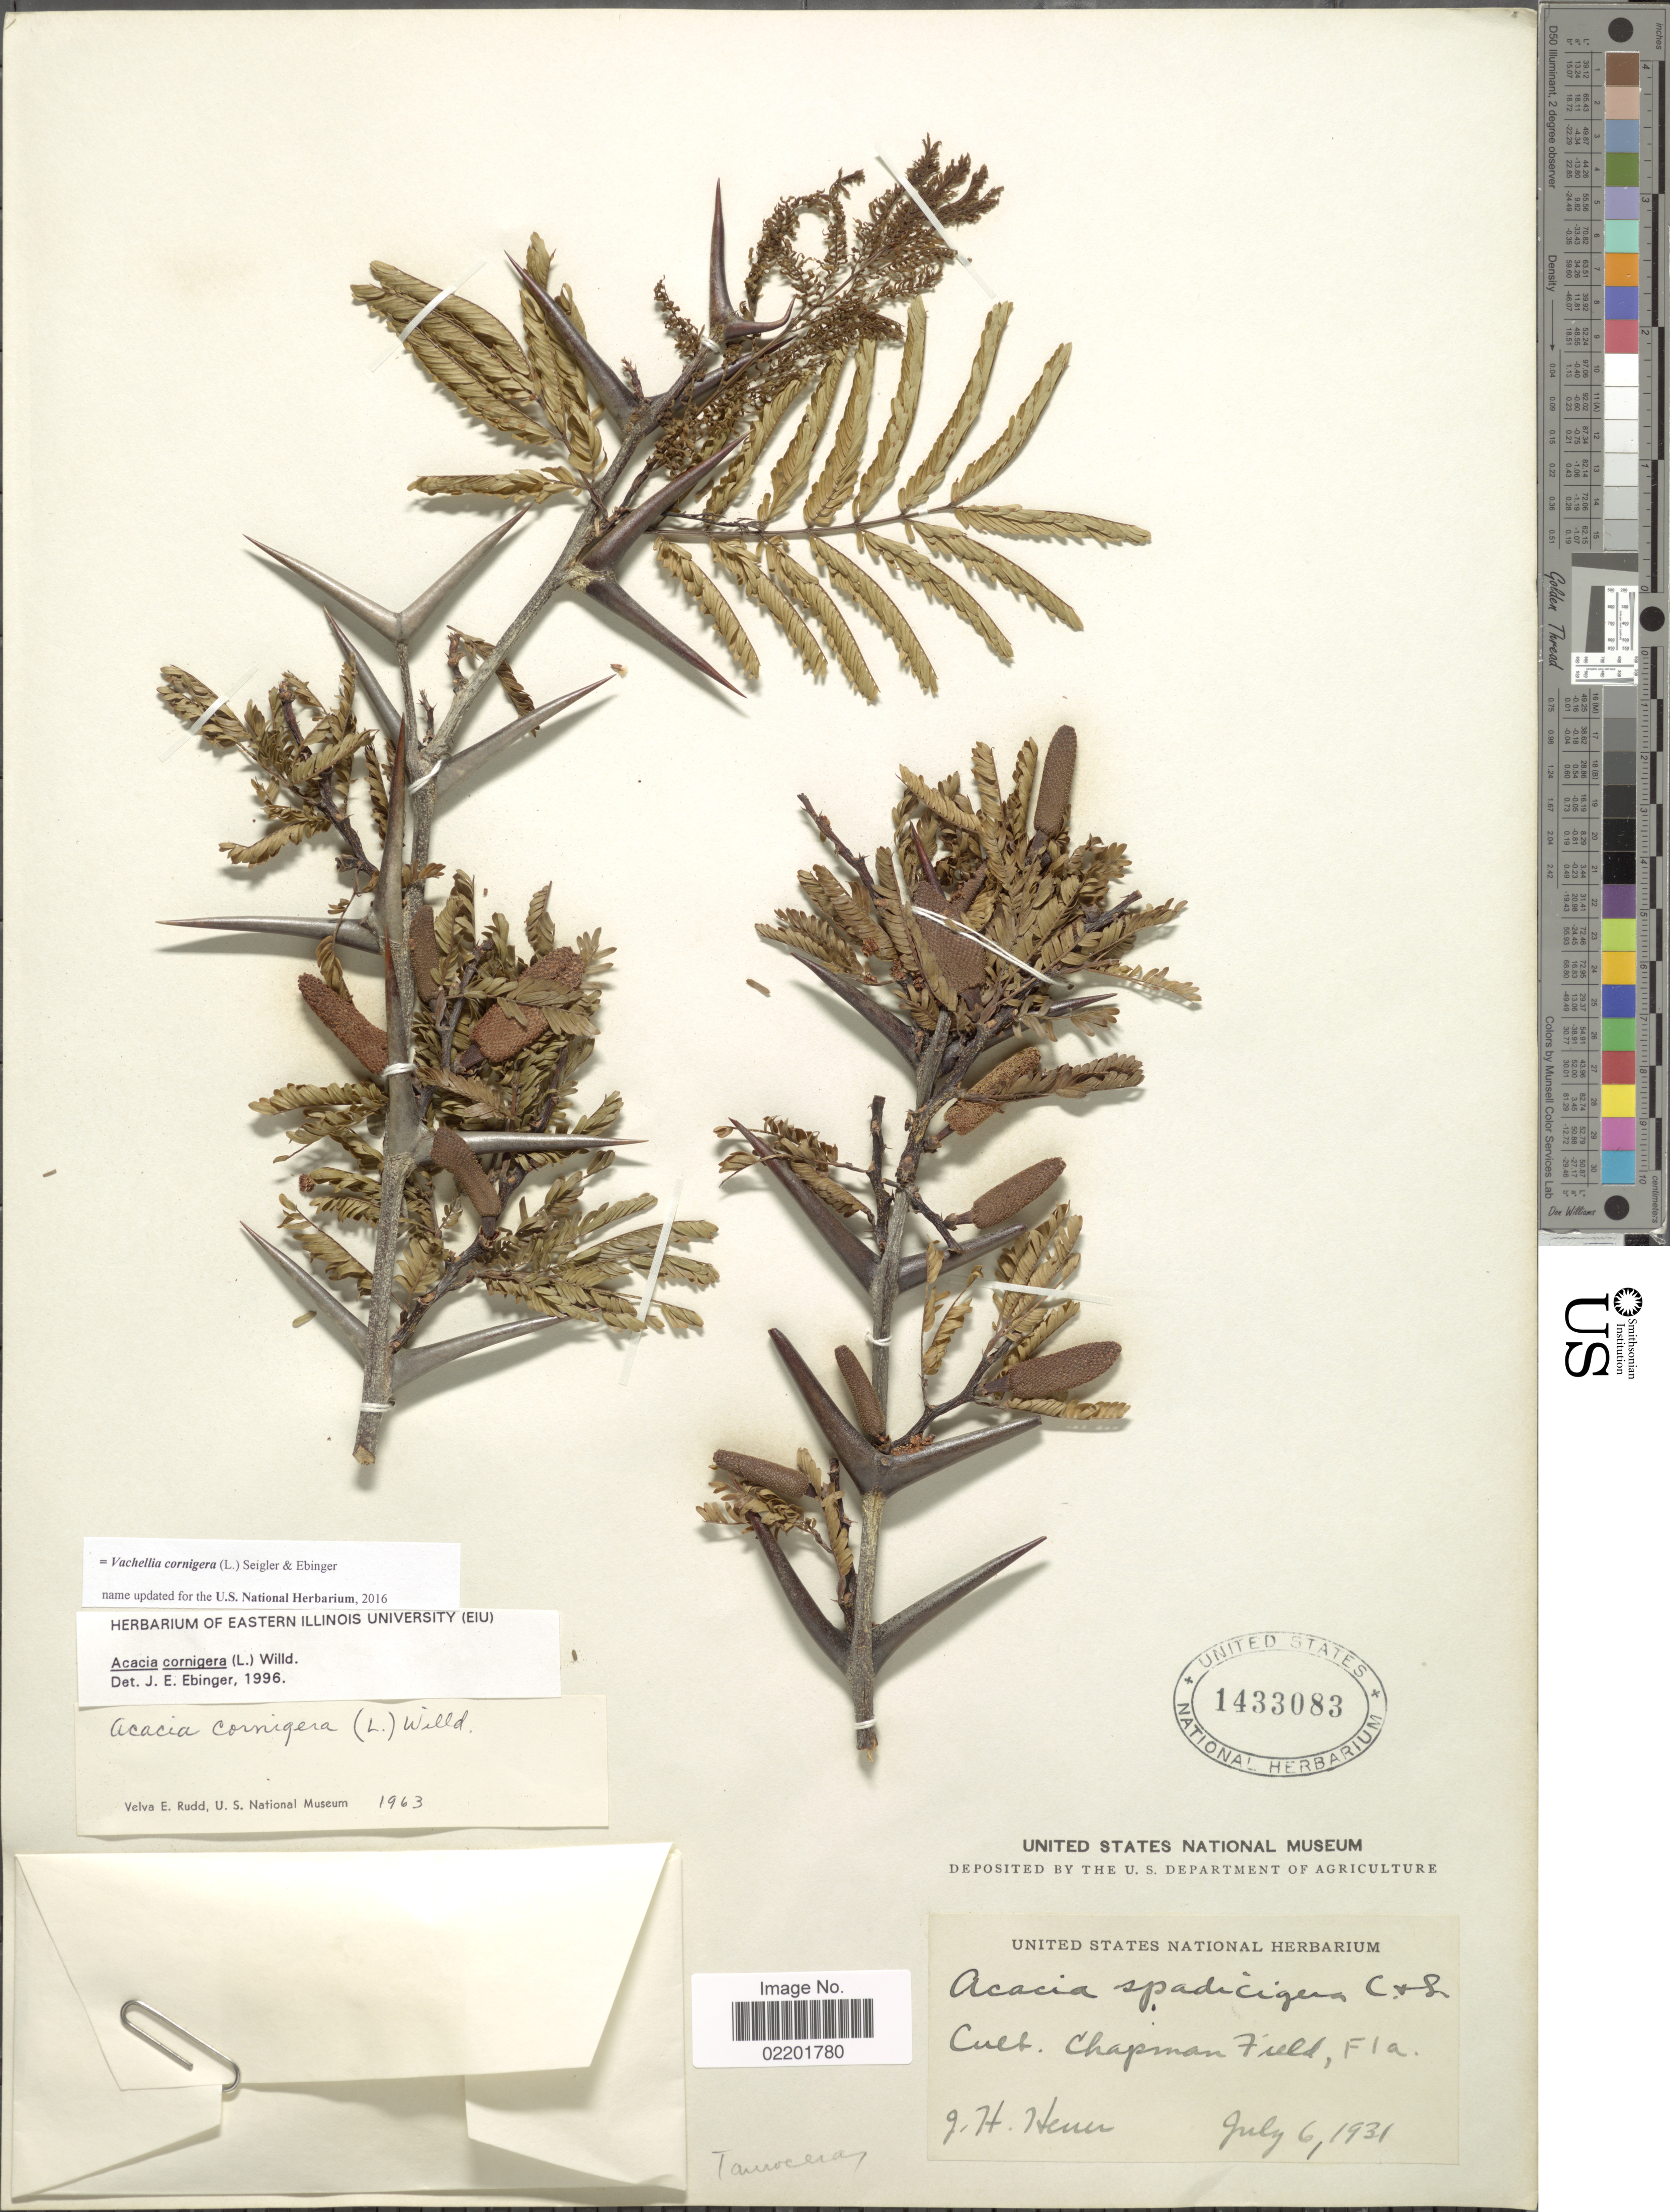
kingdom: Plantae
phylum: Tracheophyta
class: Magnoliopsida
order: Fabales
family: Fabaceae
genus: Vachellia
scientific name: Vachellia cornigera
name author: (L.) Seigler & Ebinger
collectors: J. Henn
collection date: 1931-07-06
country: United States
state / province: Florida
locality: Chapman Field, Fla.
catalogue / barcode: US 1433083